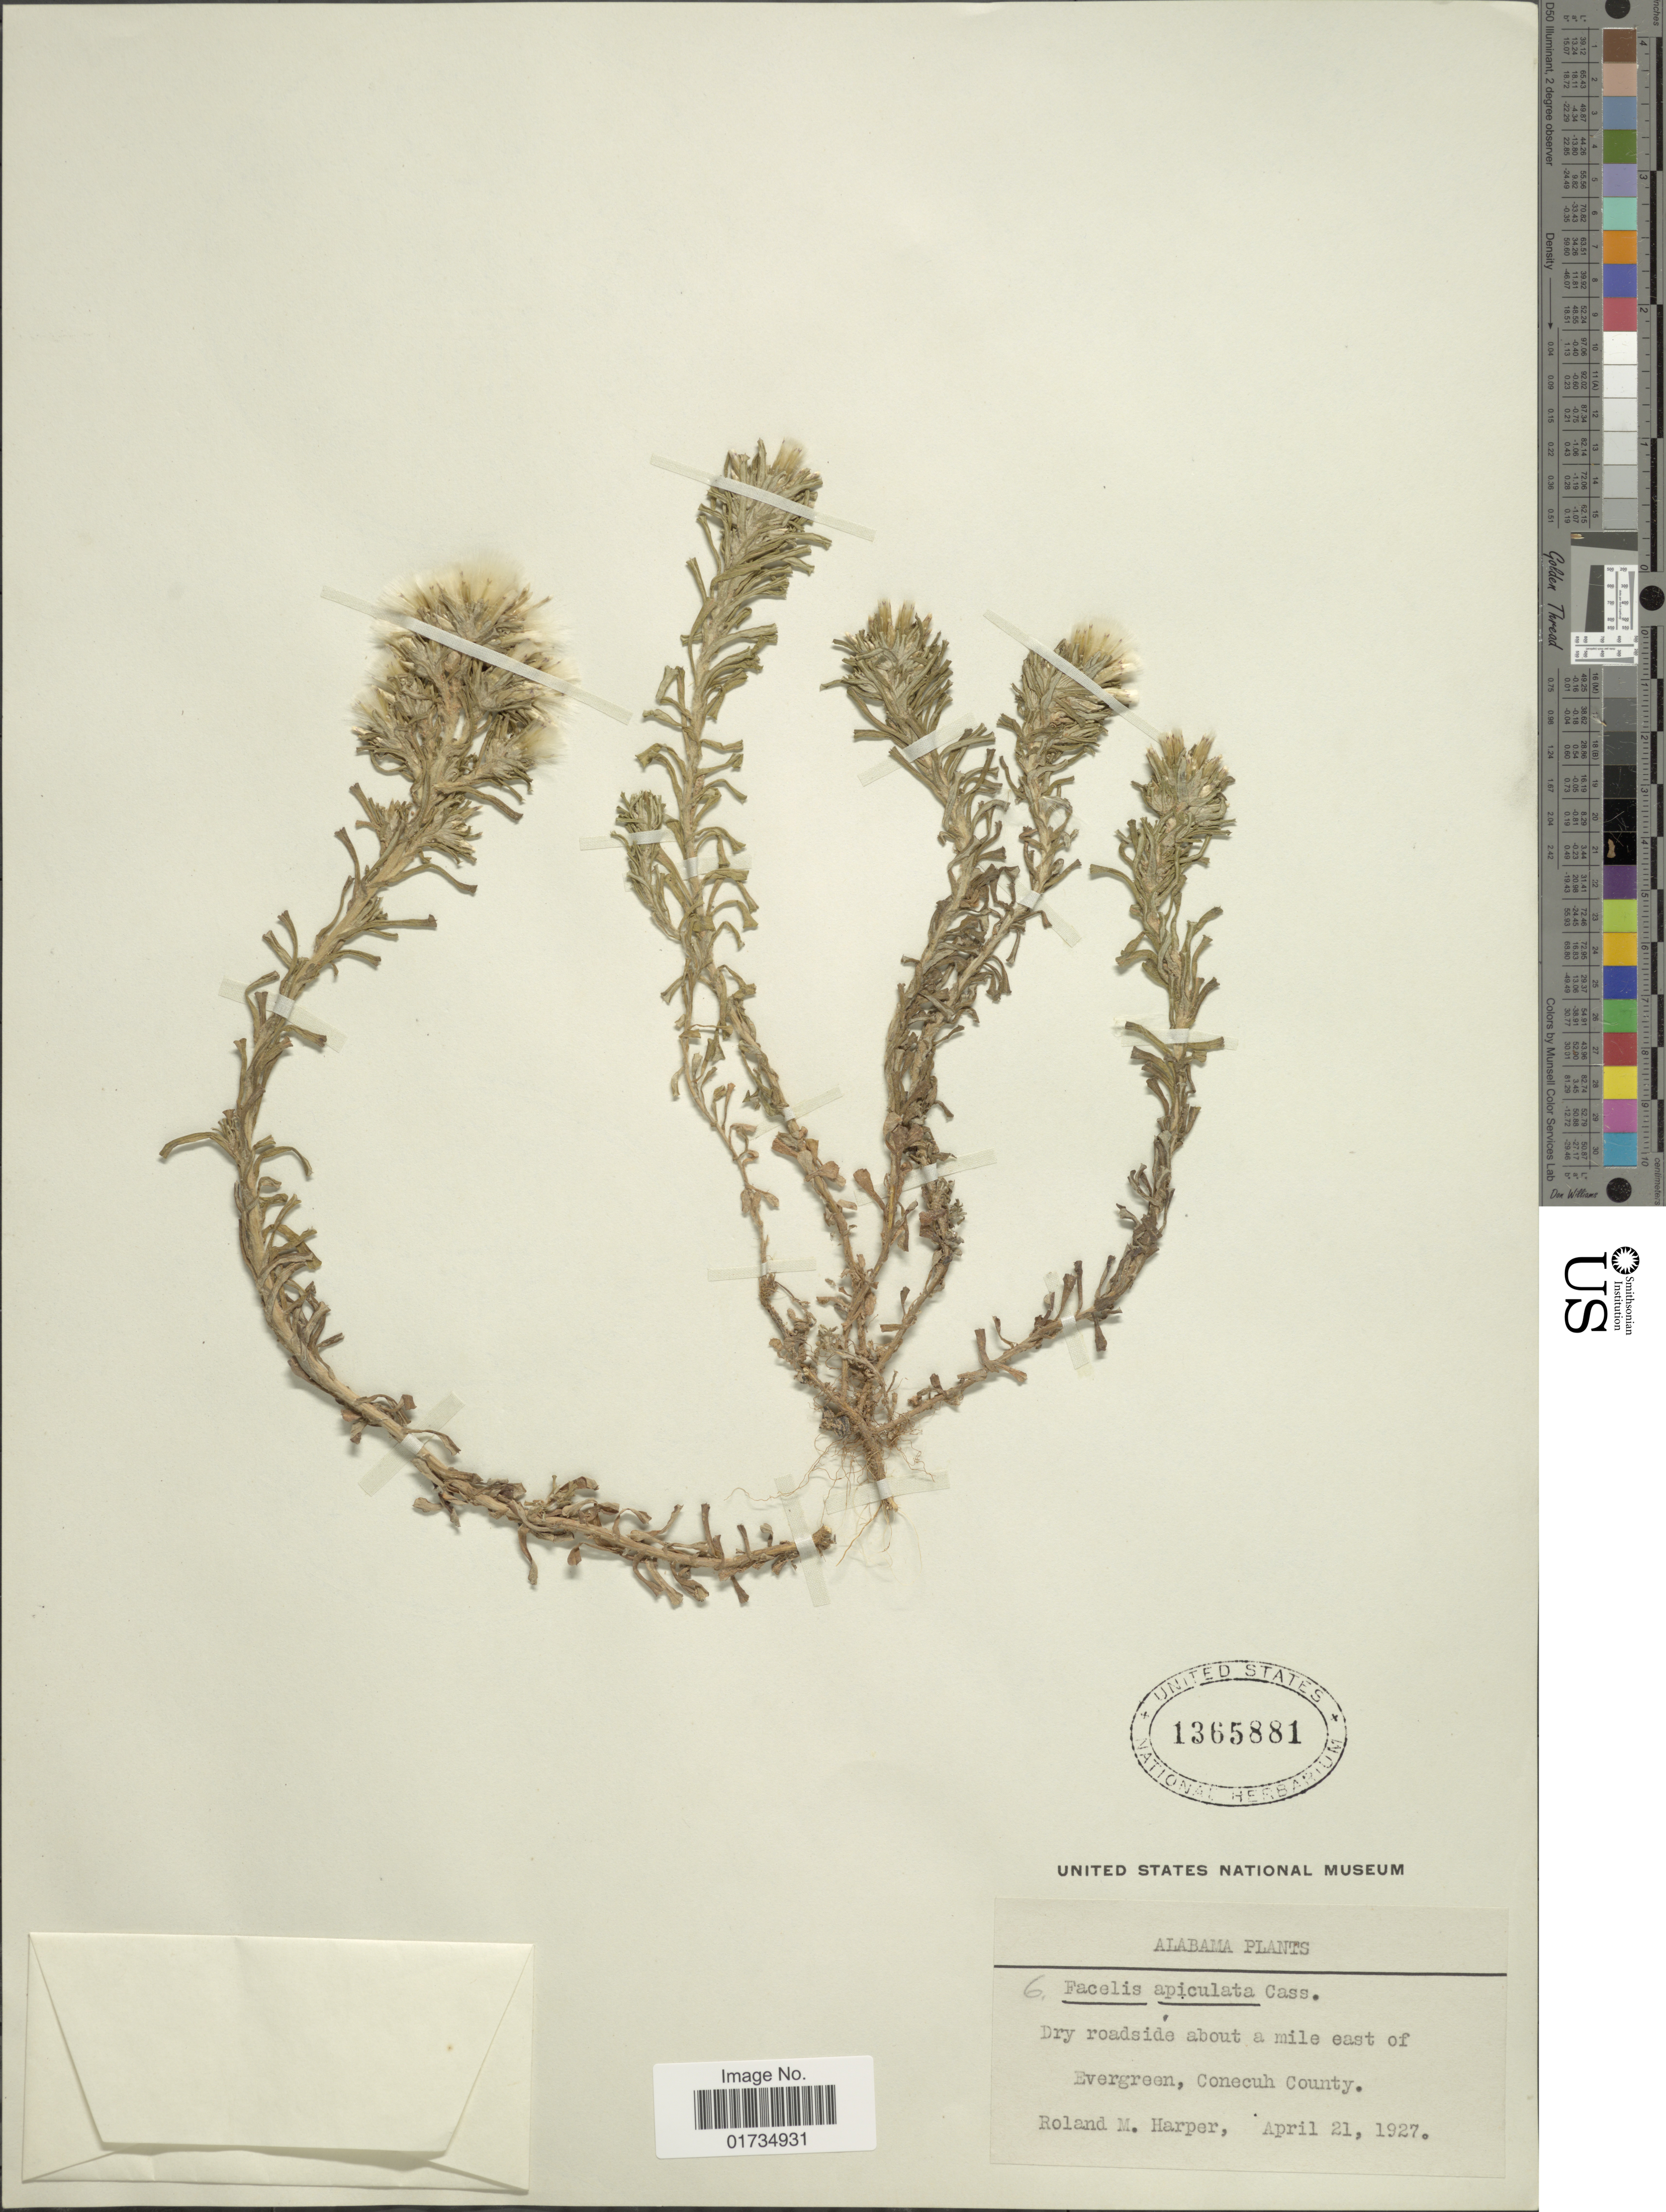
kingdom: Plantae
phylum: Tracheophyta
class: Magnoliopsida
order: Asterales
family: Asteraceae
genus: Facelis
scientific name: Facelis retusa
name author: (Lam.) Sch. Bip.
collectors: R. M. Harper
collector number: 6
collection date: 1927-04-21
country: United States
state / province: Alabama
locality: Alabama. Dry roadside about a mile east of Evergreen, Conecuh County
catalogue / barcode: US 1365881